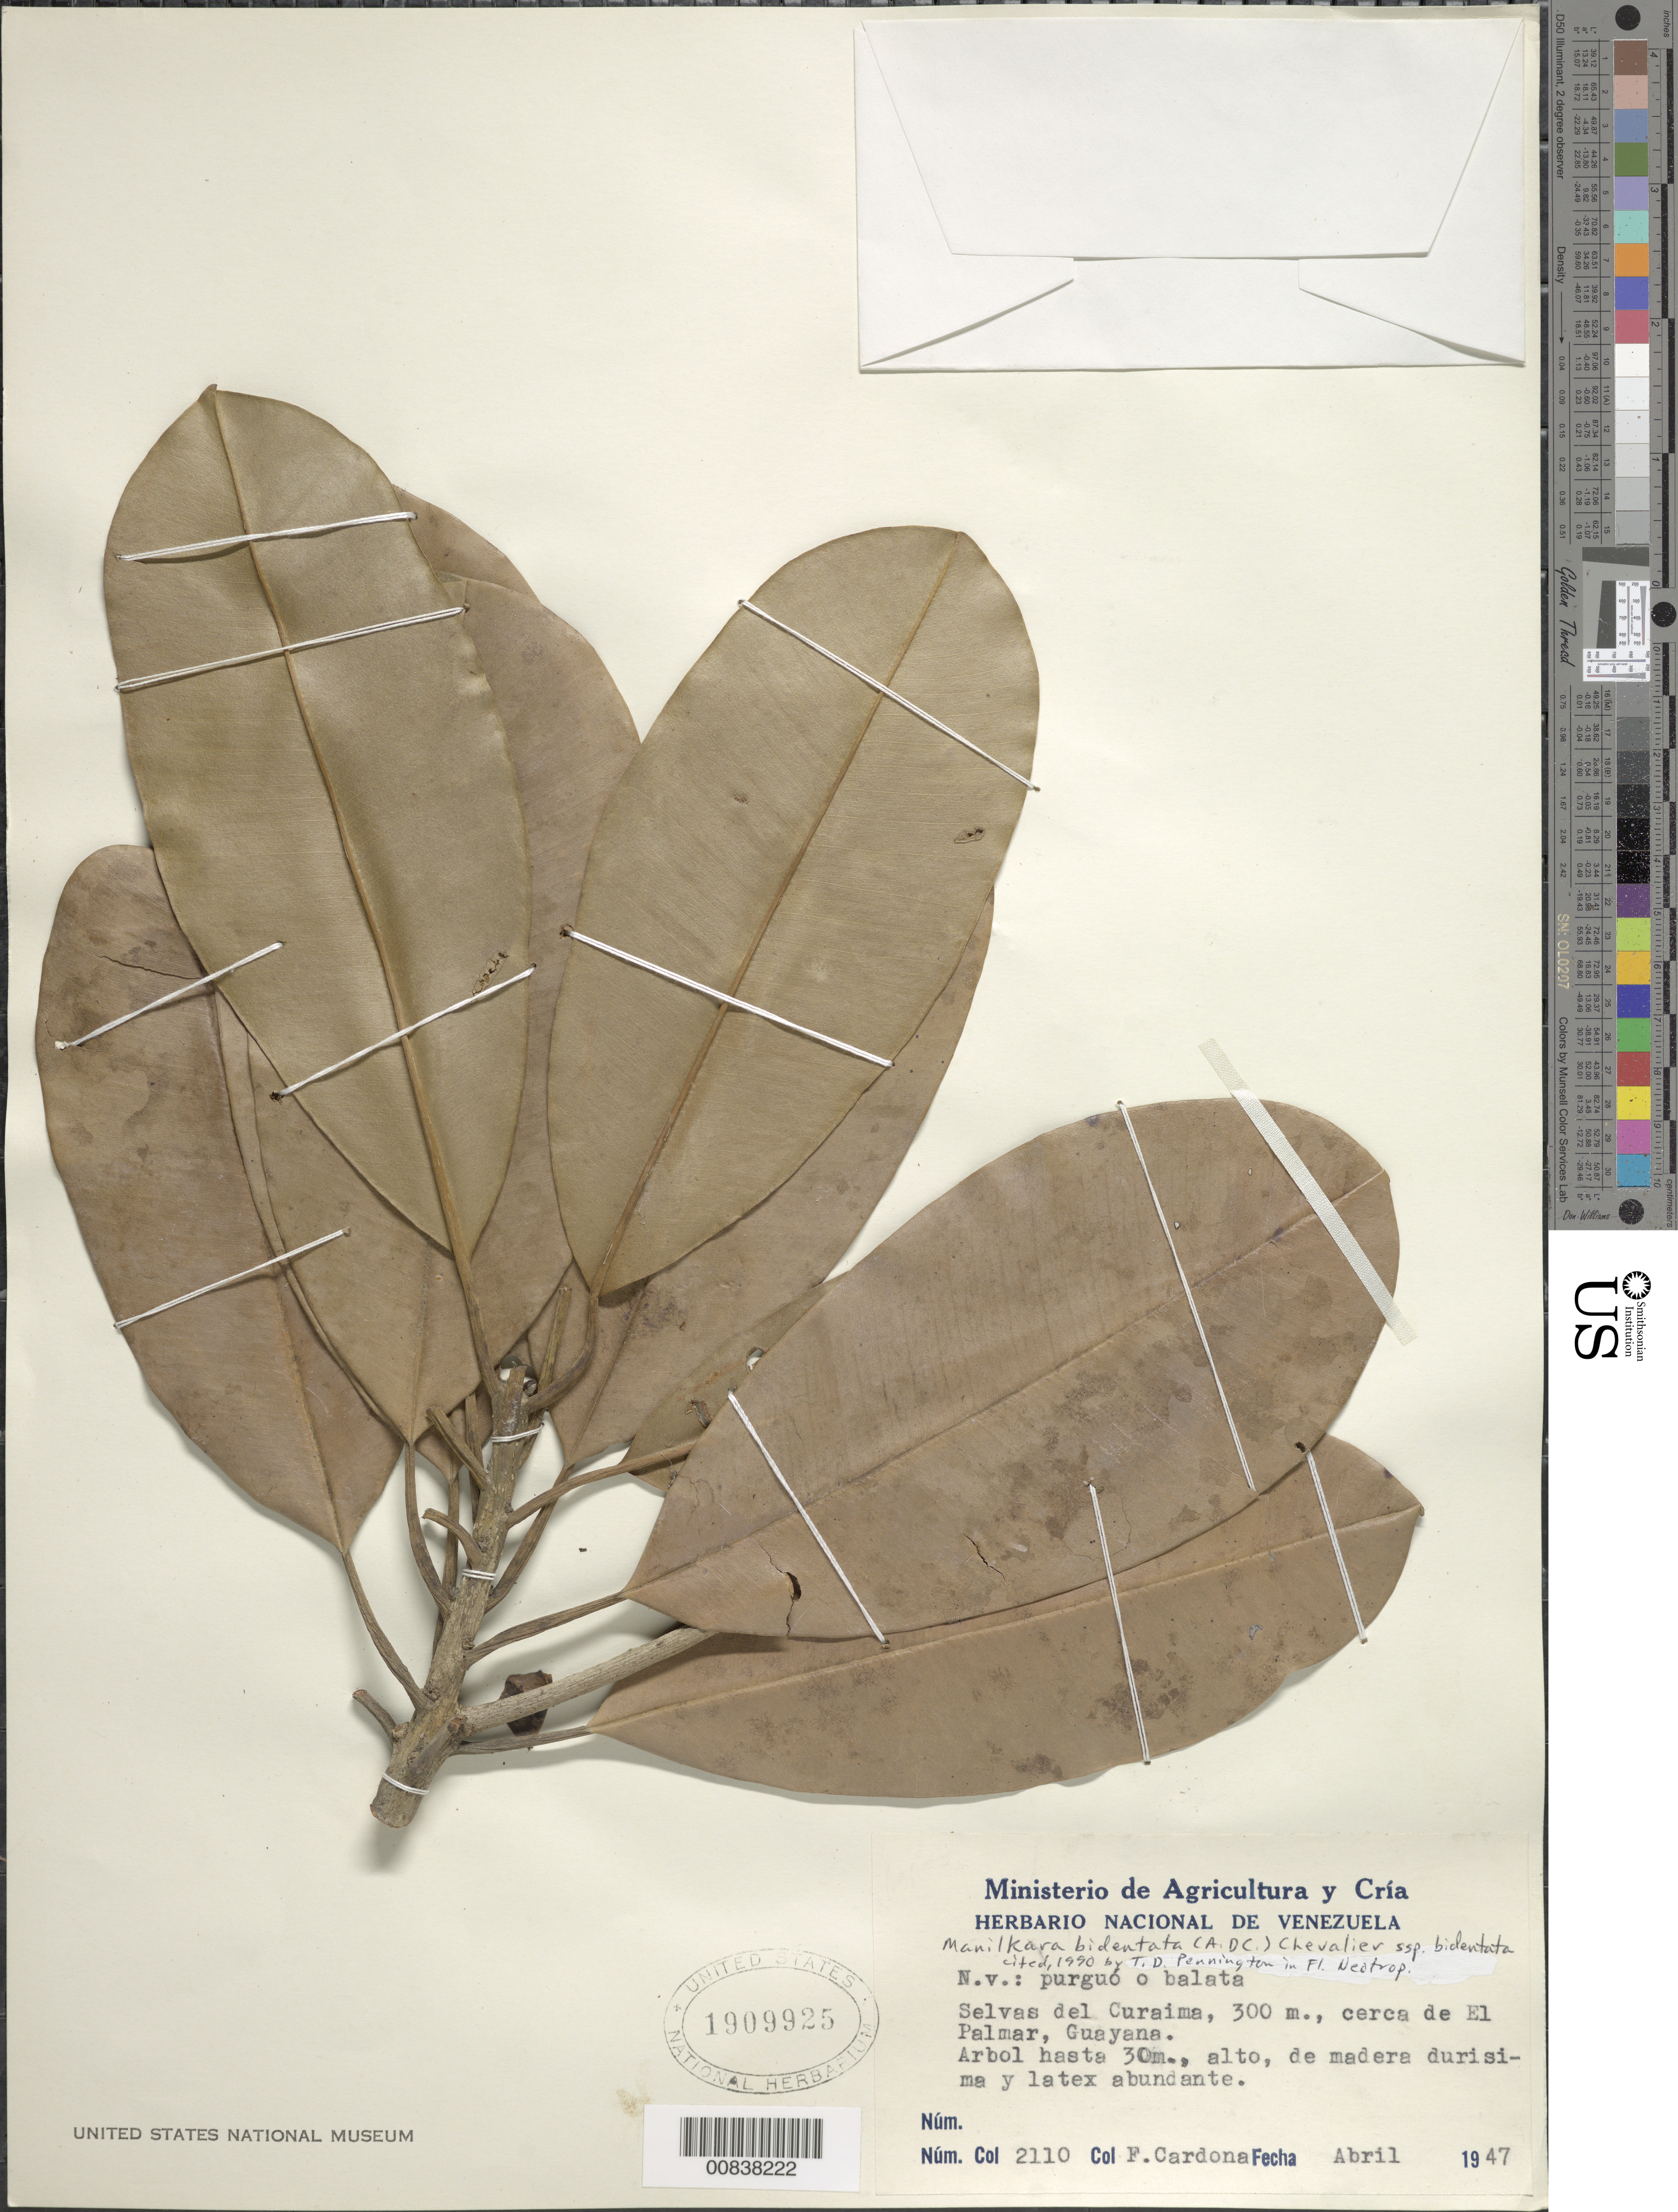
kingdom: Plantae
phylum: Tracheophyta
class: Magnoliopsida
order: Ericales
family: Sapotaceae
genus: Manilkara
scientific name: Manilkara bidentata subsp. bidentata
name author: (A. DC.) A. Chev.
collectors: F. Cardona Puig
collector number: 2110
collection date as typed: Apr-47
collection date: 1947-04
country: Venezuela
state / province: Bolívar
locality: El Palmar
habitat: Selvas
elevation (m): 300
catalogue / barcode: US 1909925